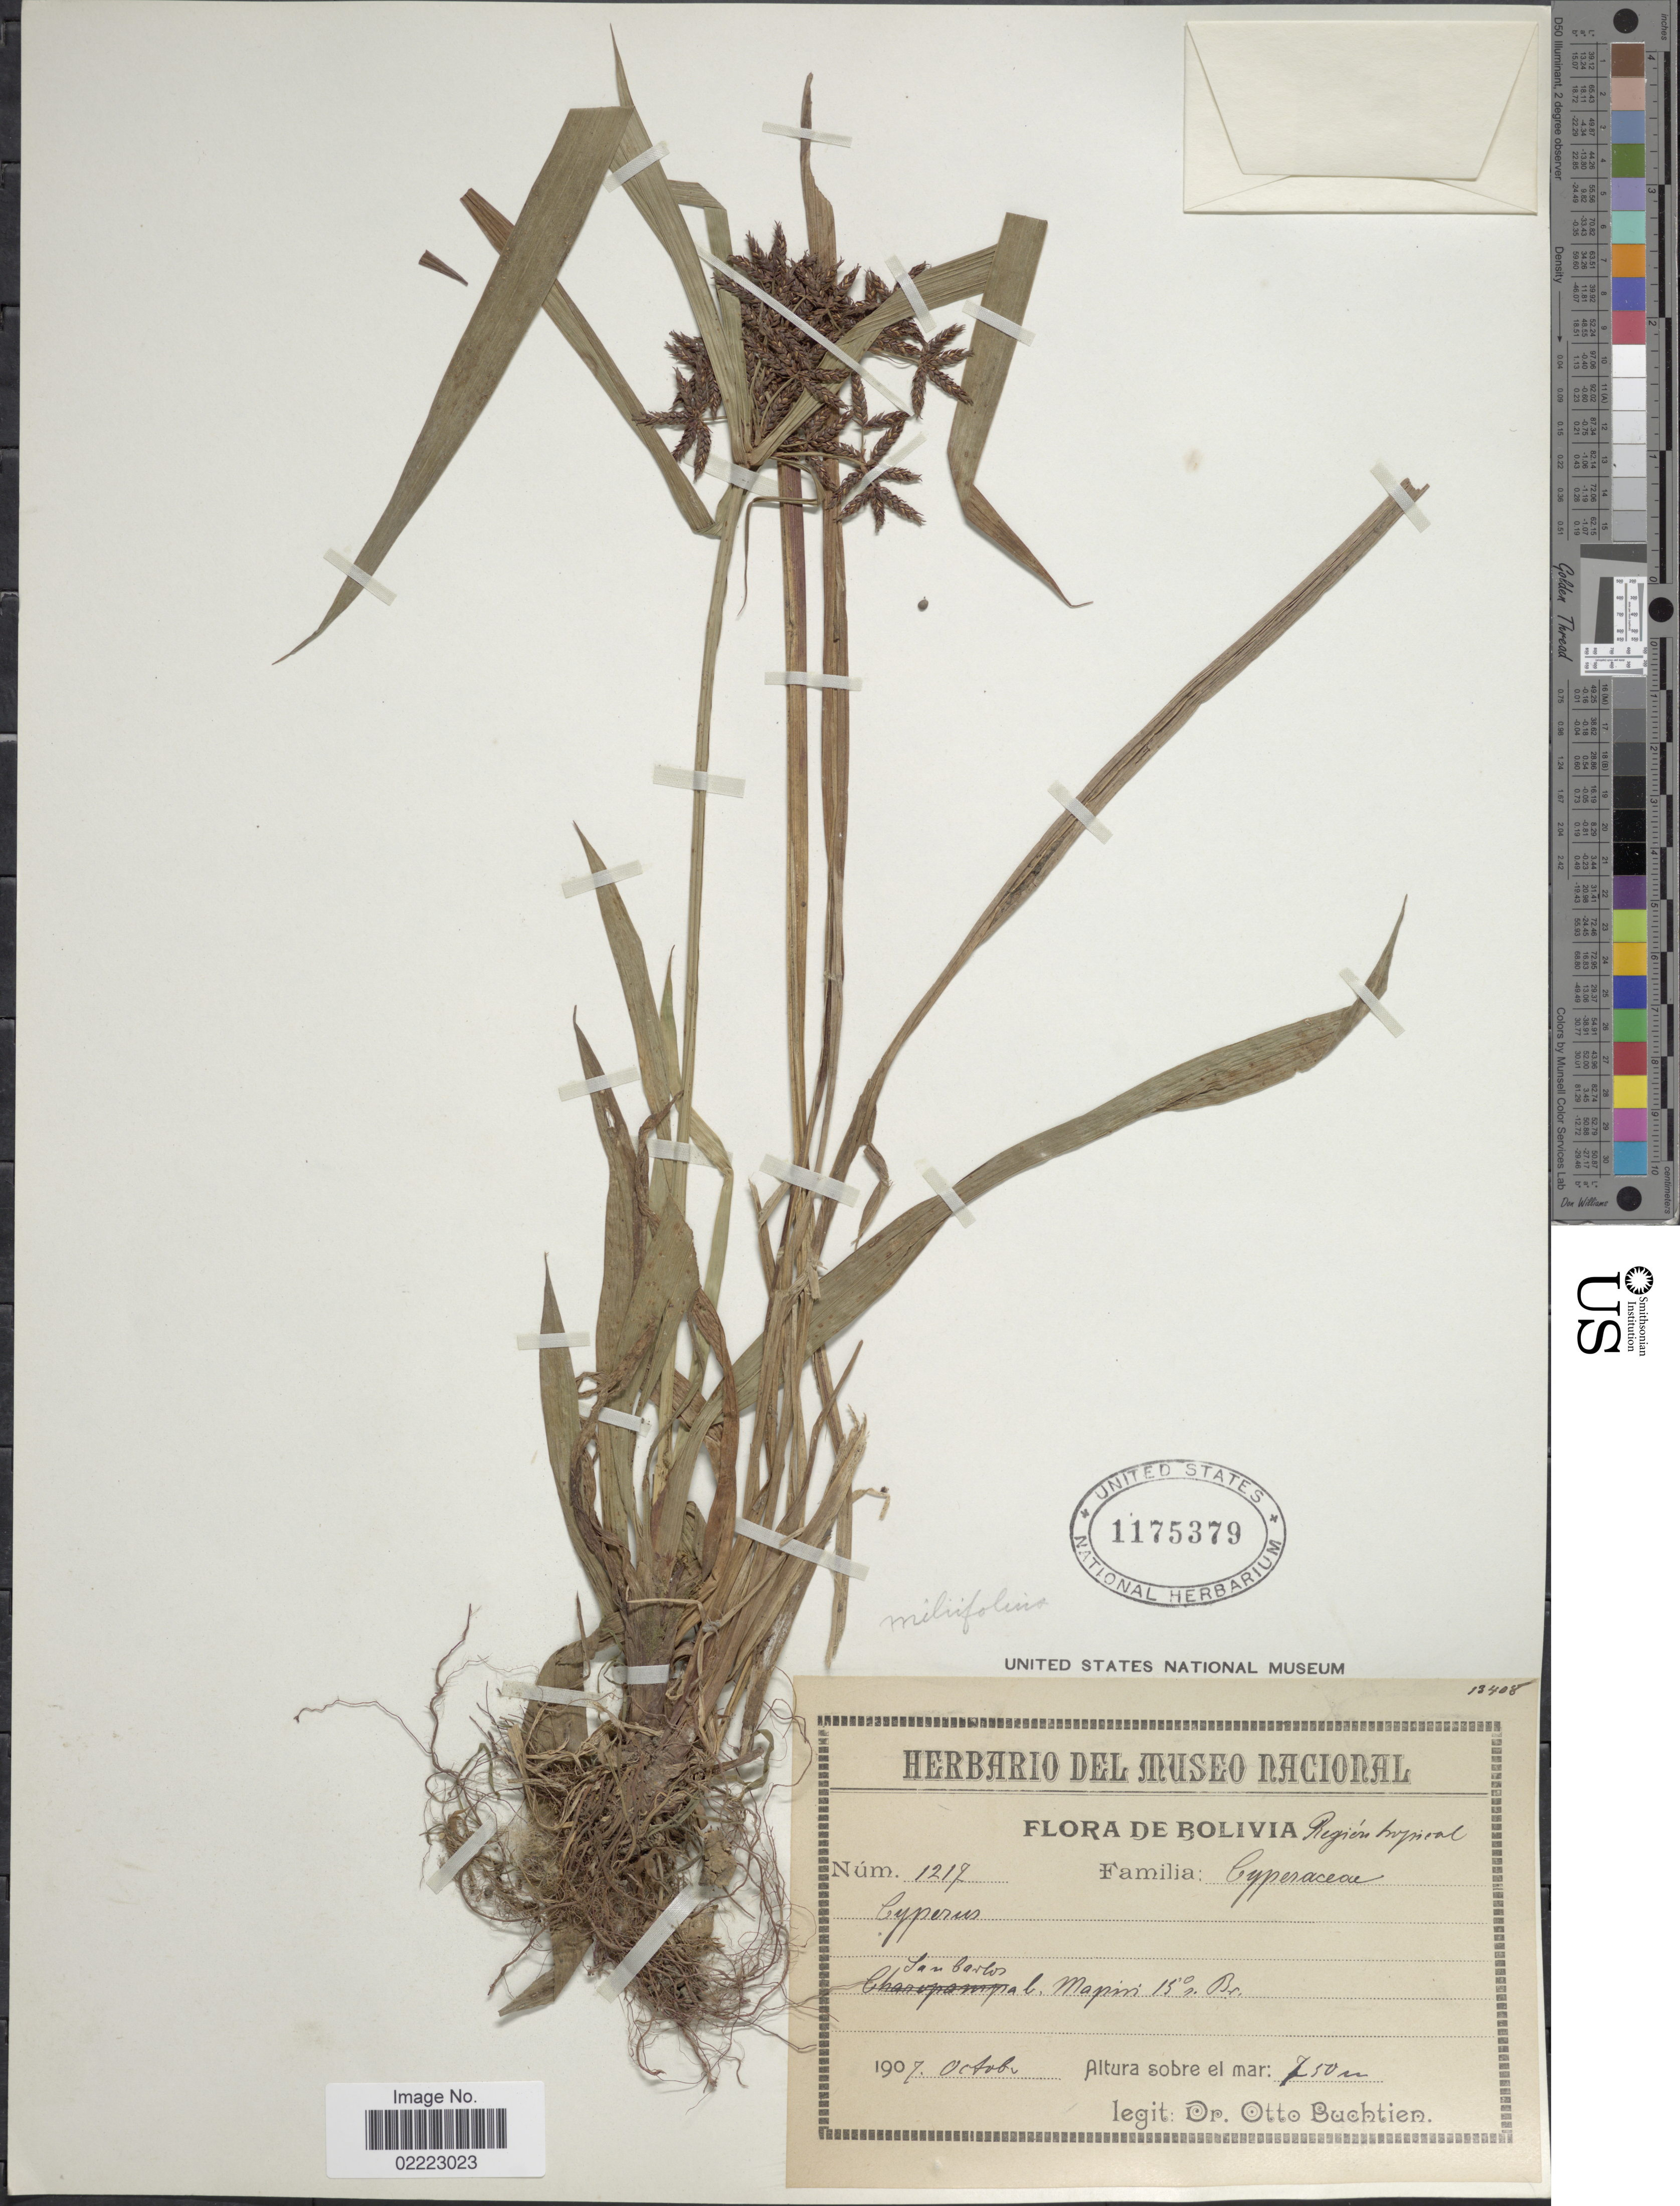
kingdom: Plantae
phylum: Tracheophyta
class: Liliopsida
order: Poales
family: Cyperaceae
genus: Cyperus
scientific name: Cyperus miliifolius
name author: Poepp. & Kunth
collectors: O. Buchtien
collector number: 1217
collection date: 1907-10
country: Bolivia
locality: Region Tropical. San Carlos b. Mapiri 15°s. Br.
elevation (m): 750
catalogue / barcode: US 1175379